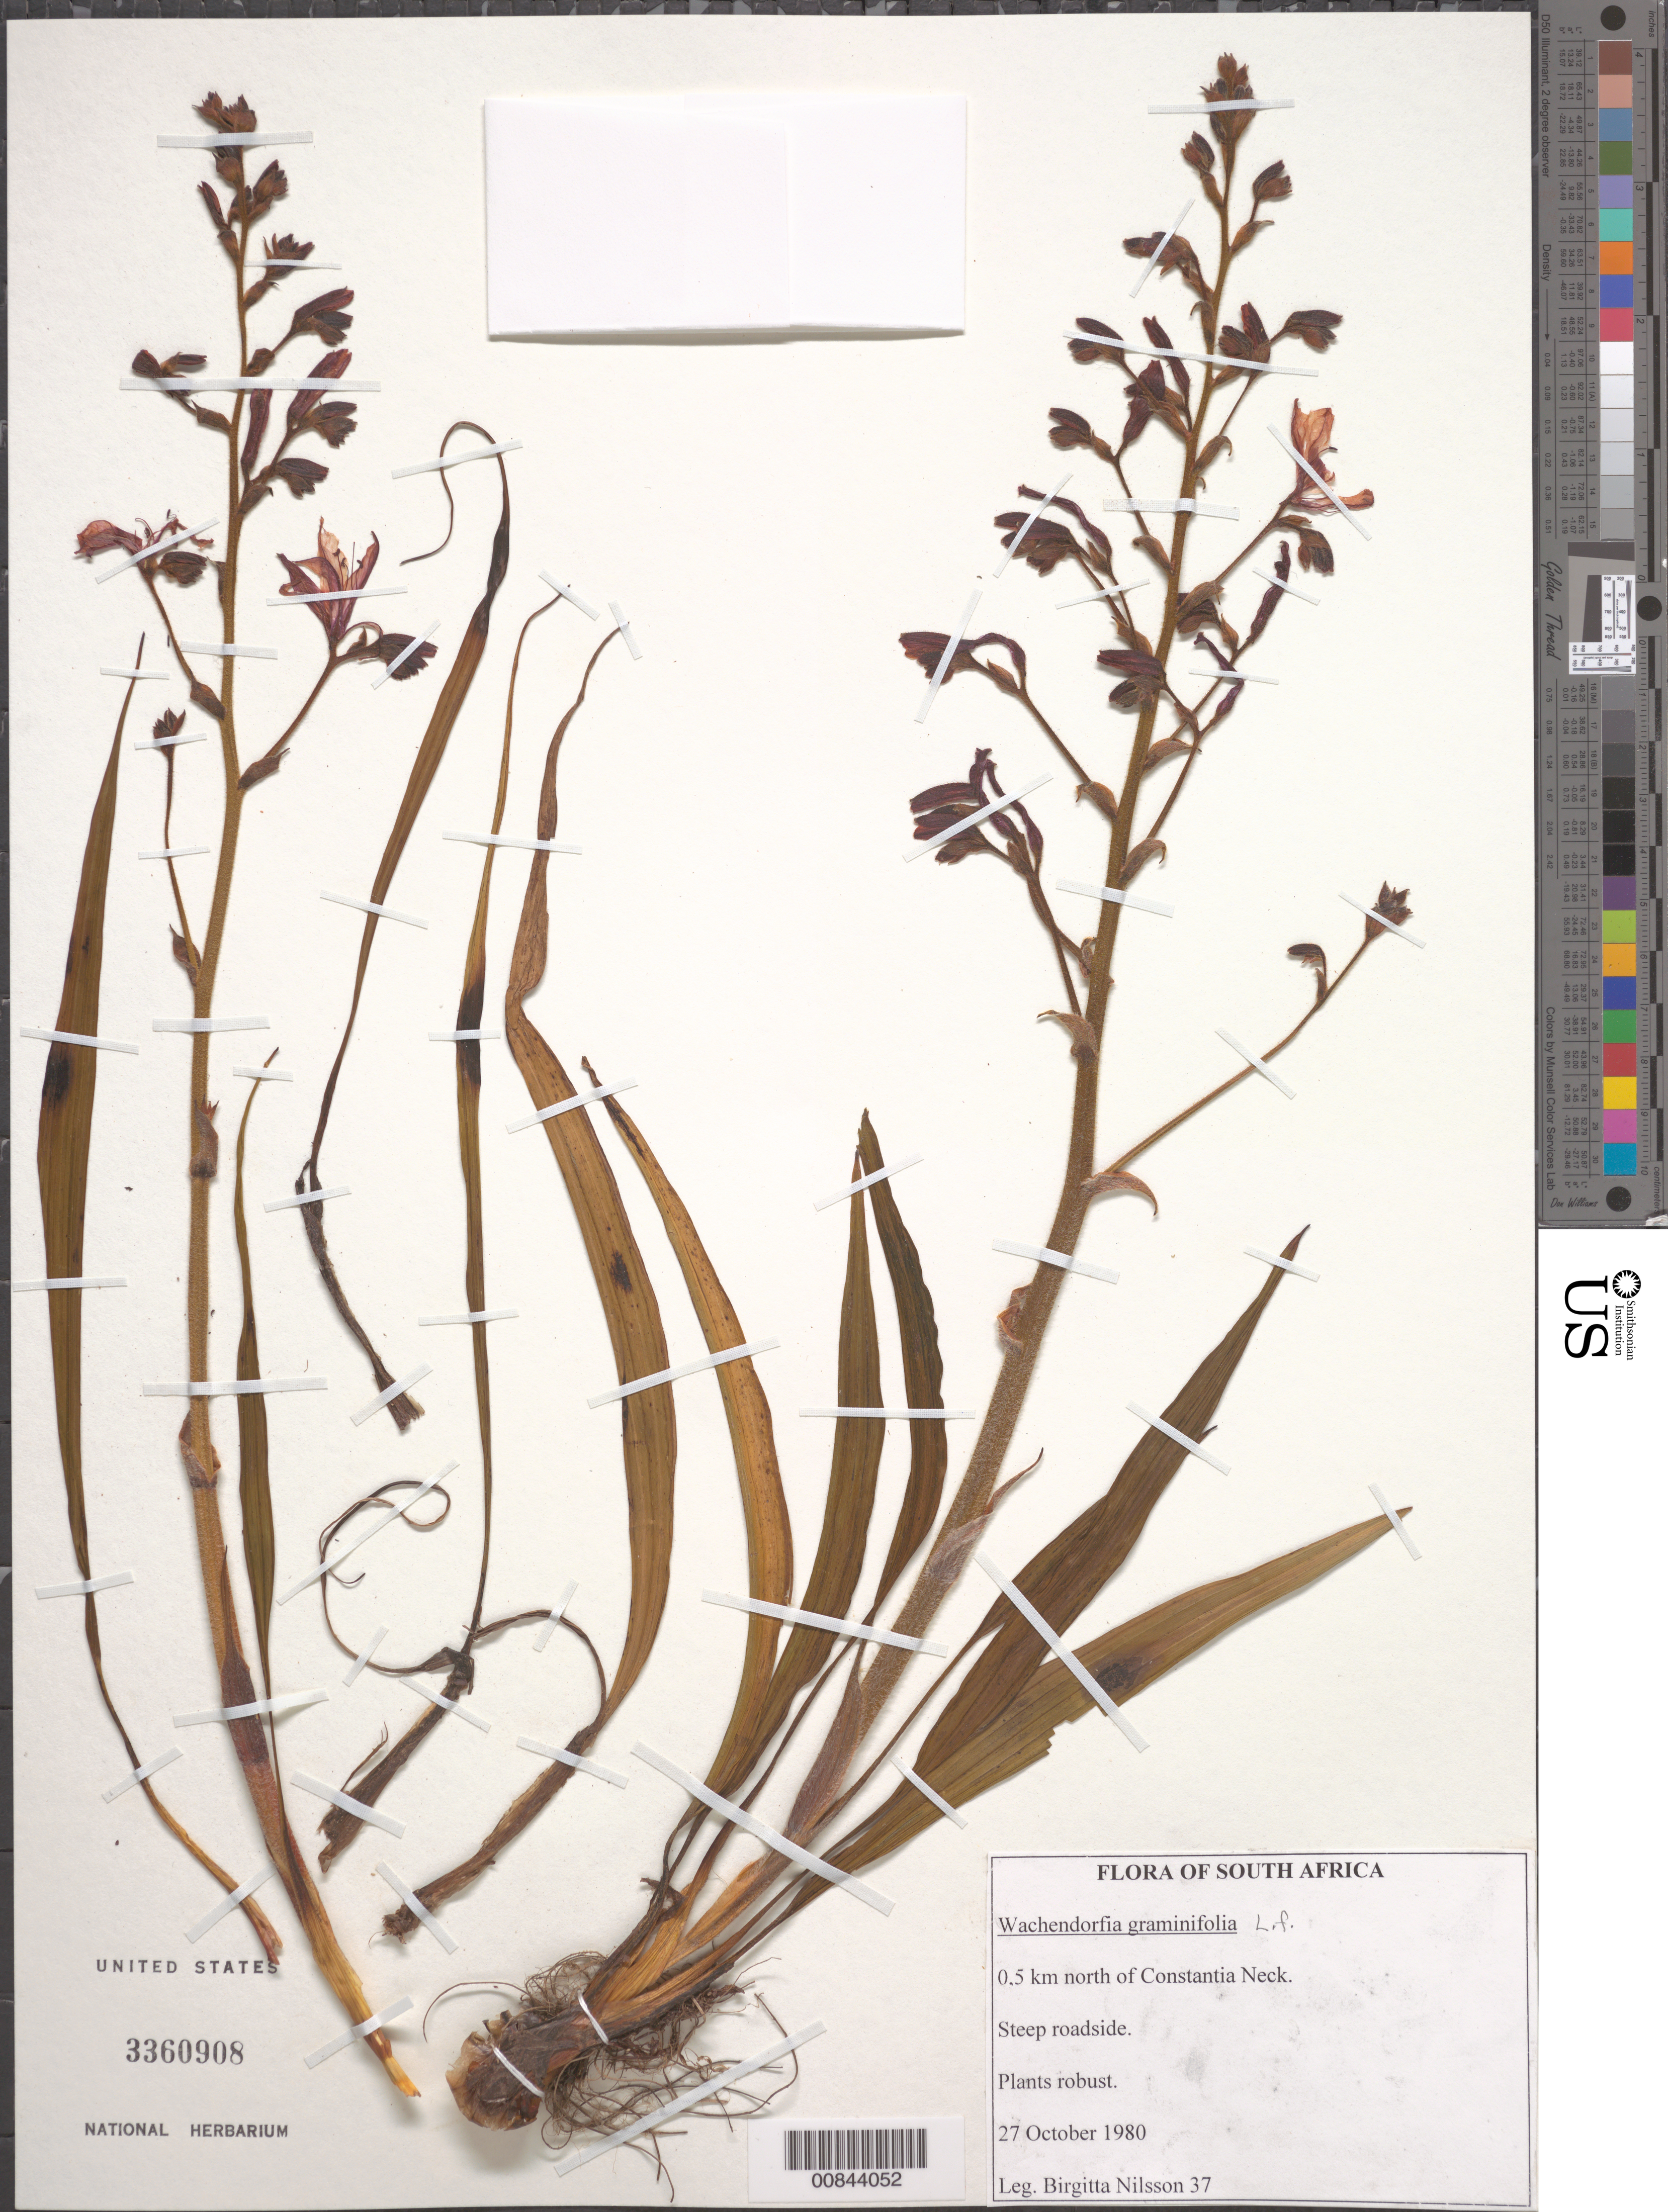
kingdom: Plantae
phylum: Tracheophyta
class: Liliopsida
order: Commelinales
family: Haemodoraceae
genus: Wachendorfia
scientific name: Wachendorfia graminifolia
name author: L. f.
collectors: B. Carlin-Nilsson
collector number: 37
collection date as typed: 27 Oct 1980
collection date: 1980-10-27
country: South Africa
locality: N of Constantia Neck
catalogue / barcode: US 3360908